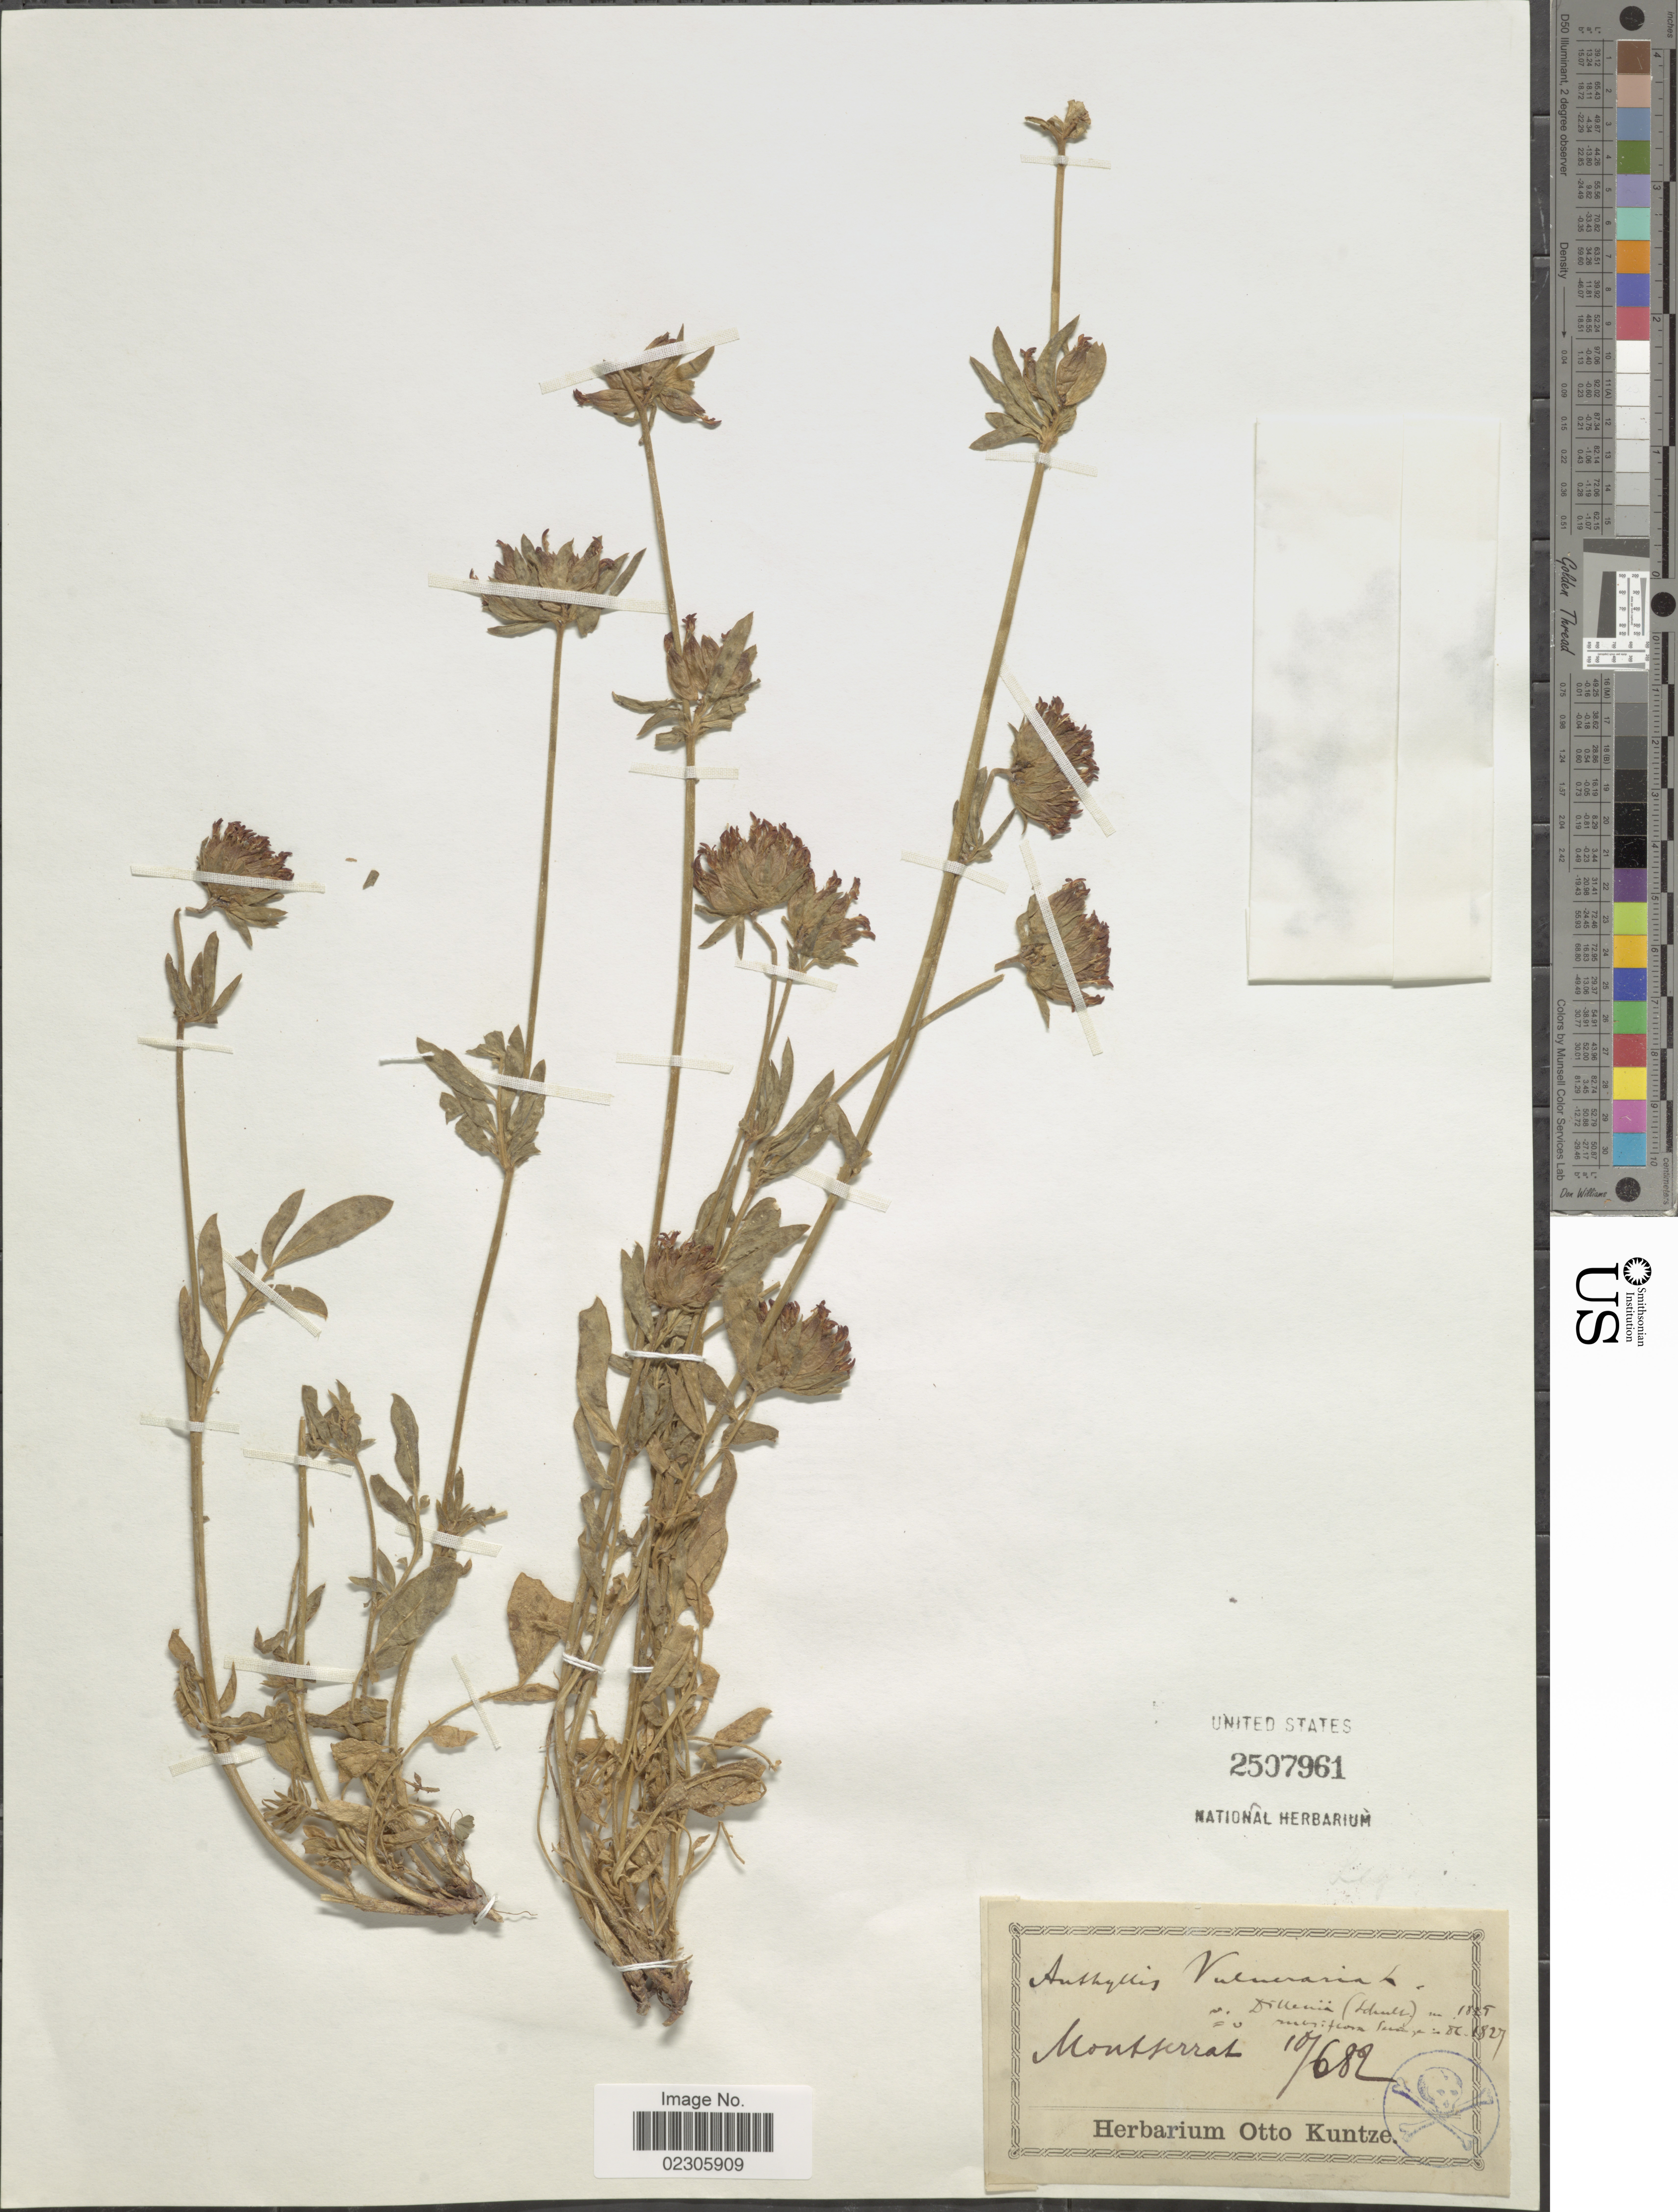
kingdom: Plantae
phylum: Tracheophyta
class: Magnoliopsida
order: Fabales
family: Fabaceae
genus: Anthyllis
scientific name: Anthyllis vulneraria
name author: L.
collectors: ex herb. Otto Kuntze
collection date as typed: Transcribed d/m/y: 10/6/82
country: Montserrat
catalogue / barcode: US 2507961